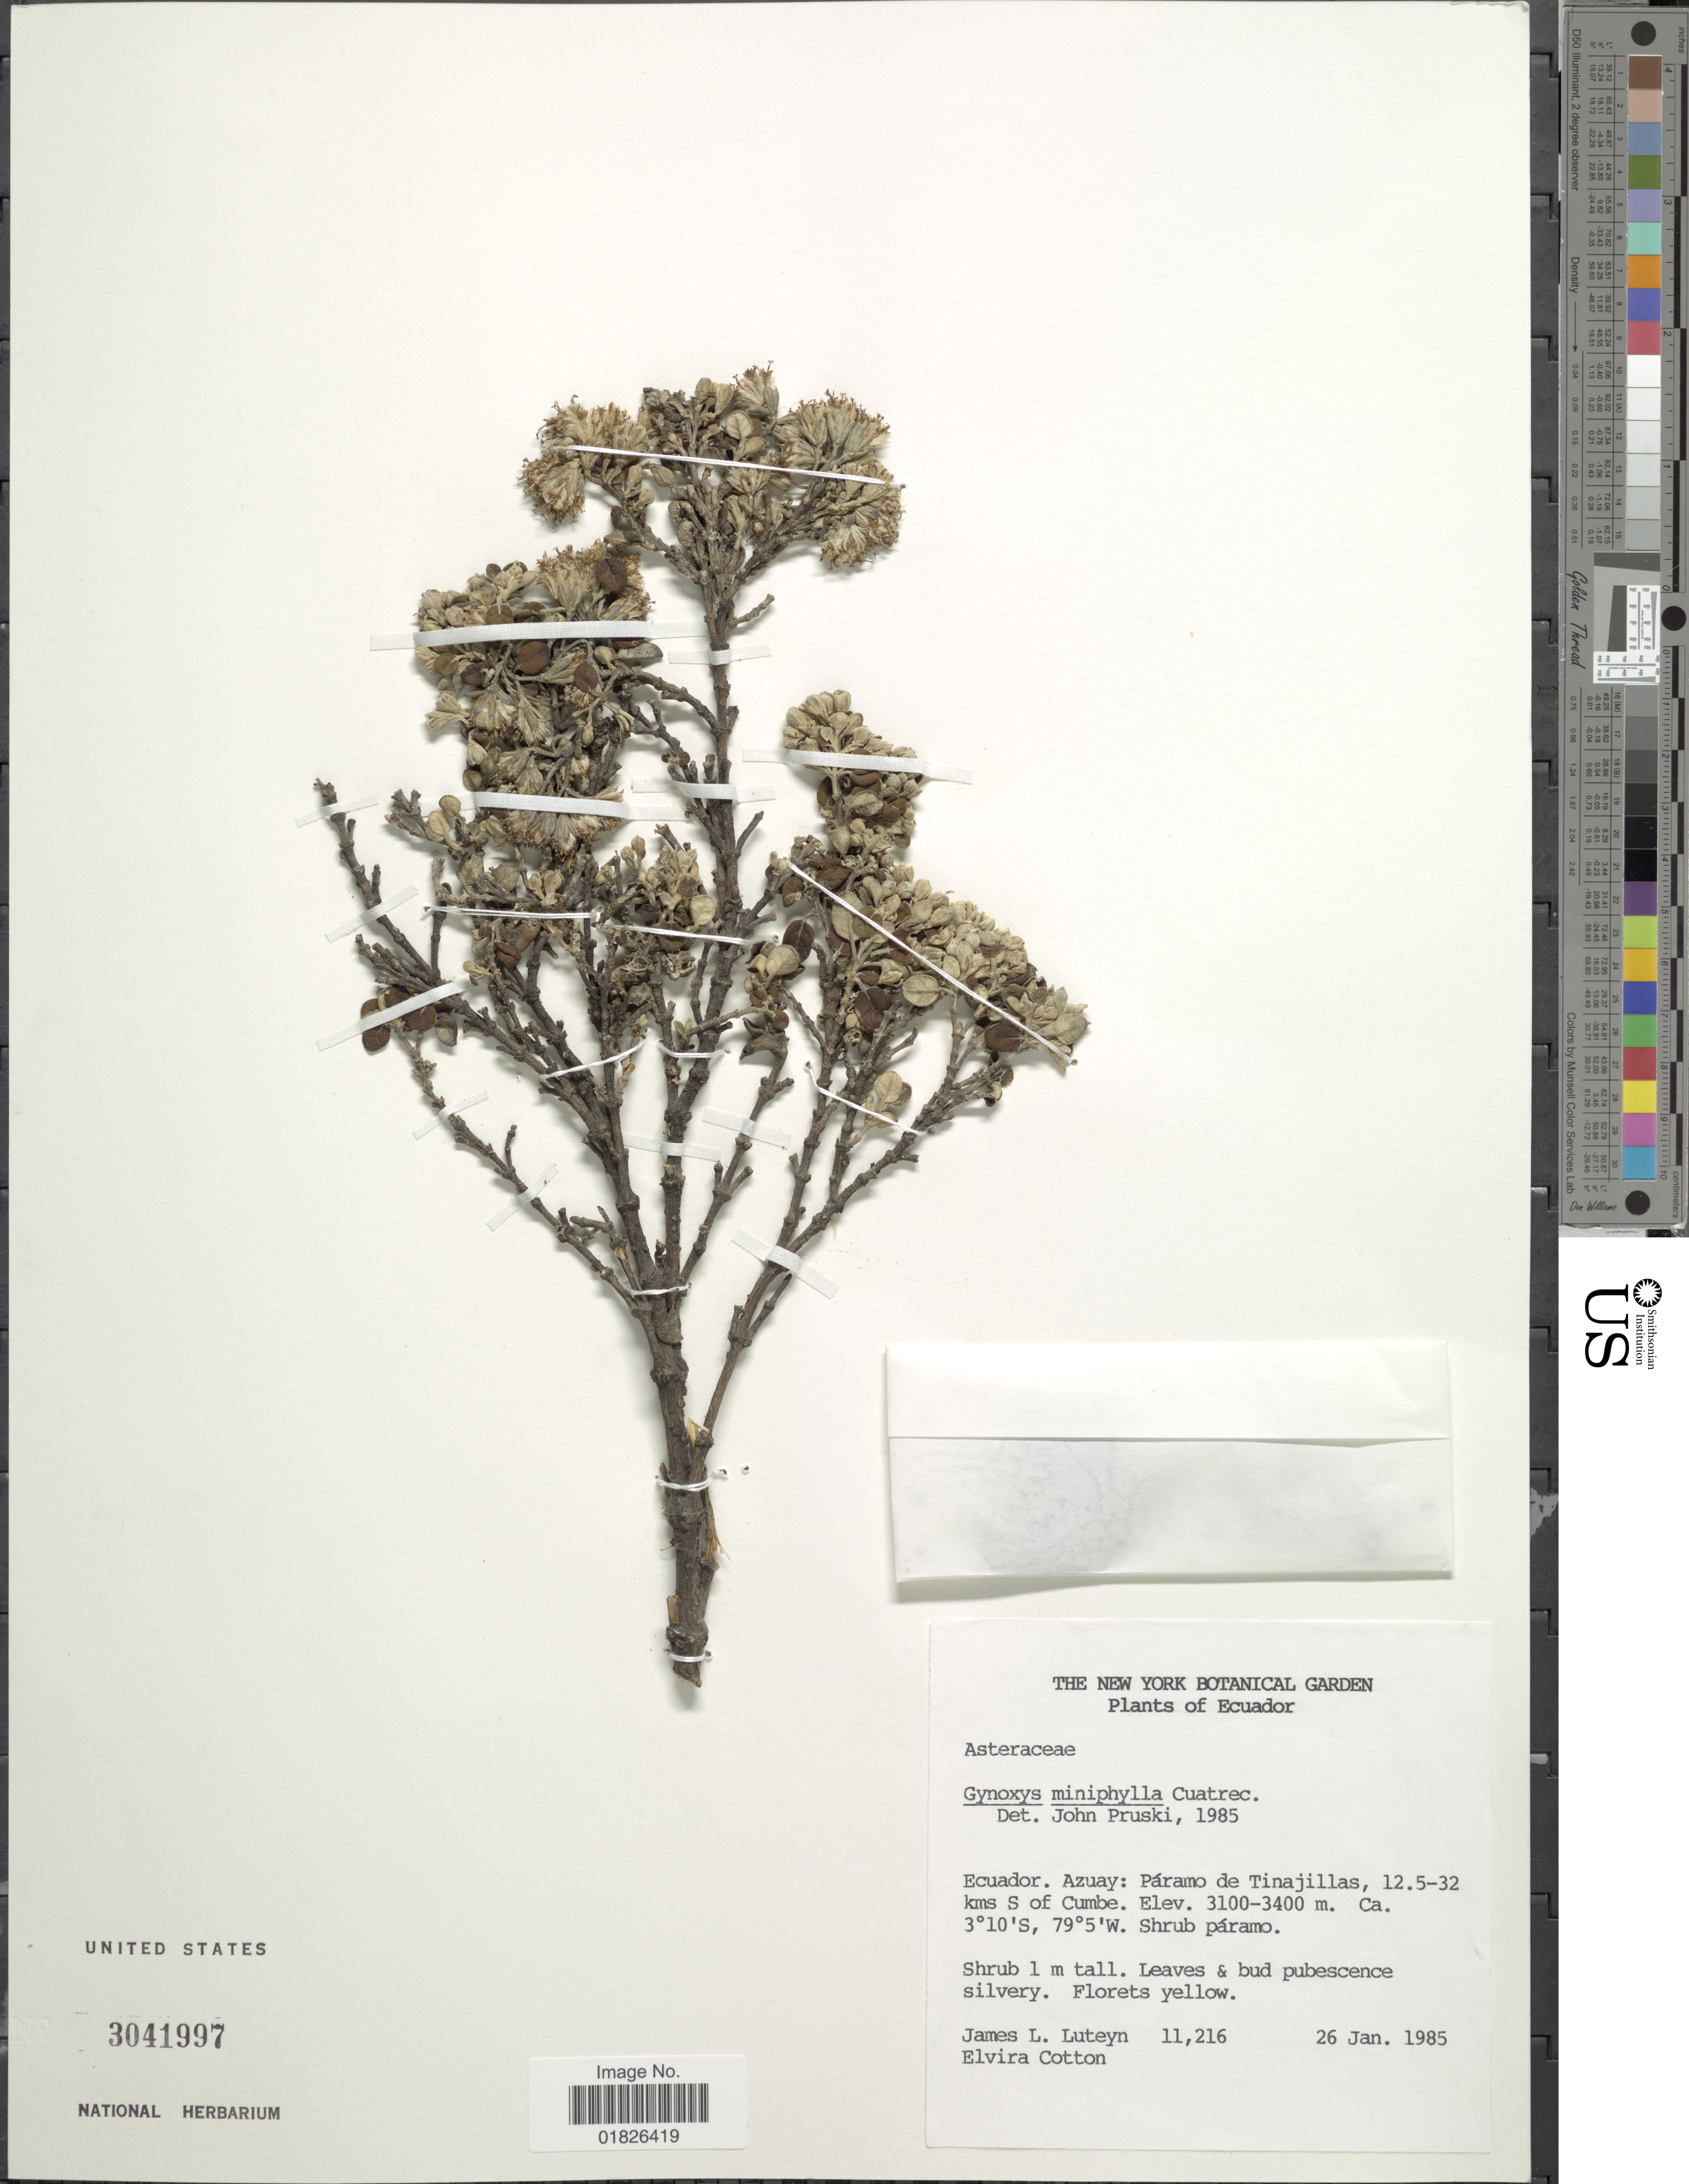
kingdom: Plantae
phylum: Tracheophyta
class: Magnoliopsida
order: Asterales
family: Asteraceae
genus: Gynoxys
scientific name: Gynoxys miniphylla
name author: Cuatrec.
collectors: J. L. Luteyn & E. Cotton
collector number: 11216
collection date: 1985-01-26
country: Ecuador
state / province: Azuay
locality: Paramo de Tinajillas, 12.5-32 kms S of Cumbe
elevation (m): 3100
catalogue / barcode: US 3041997